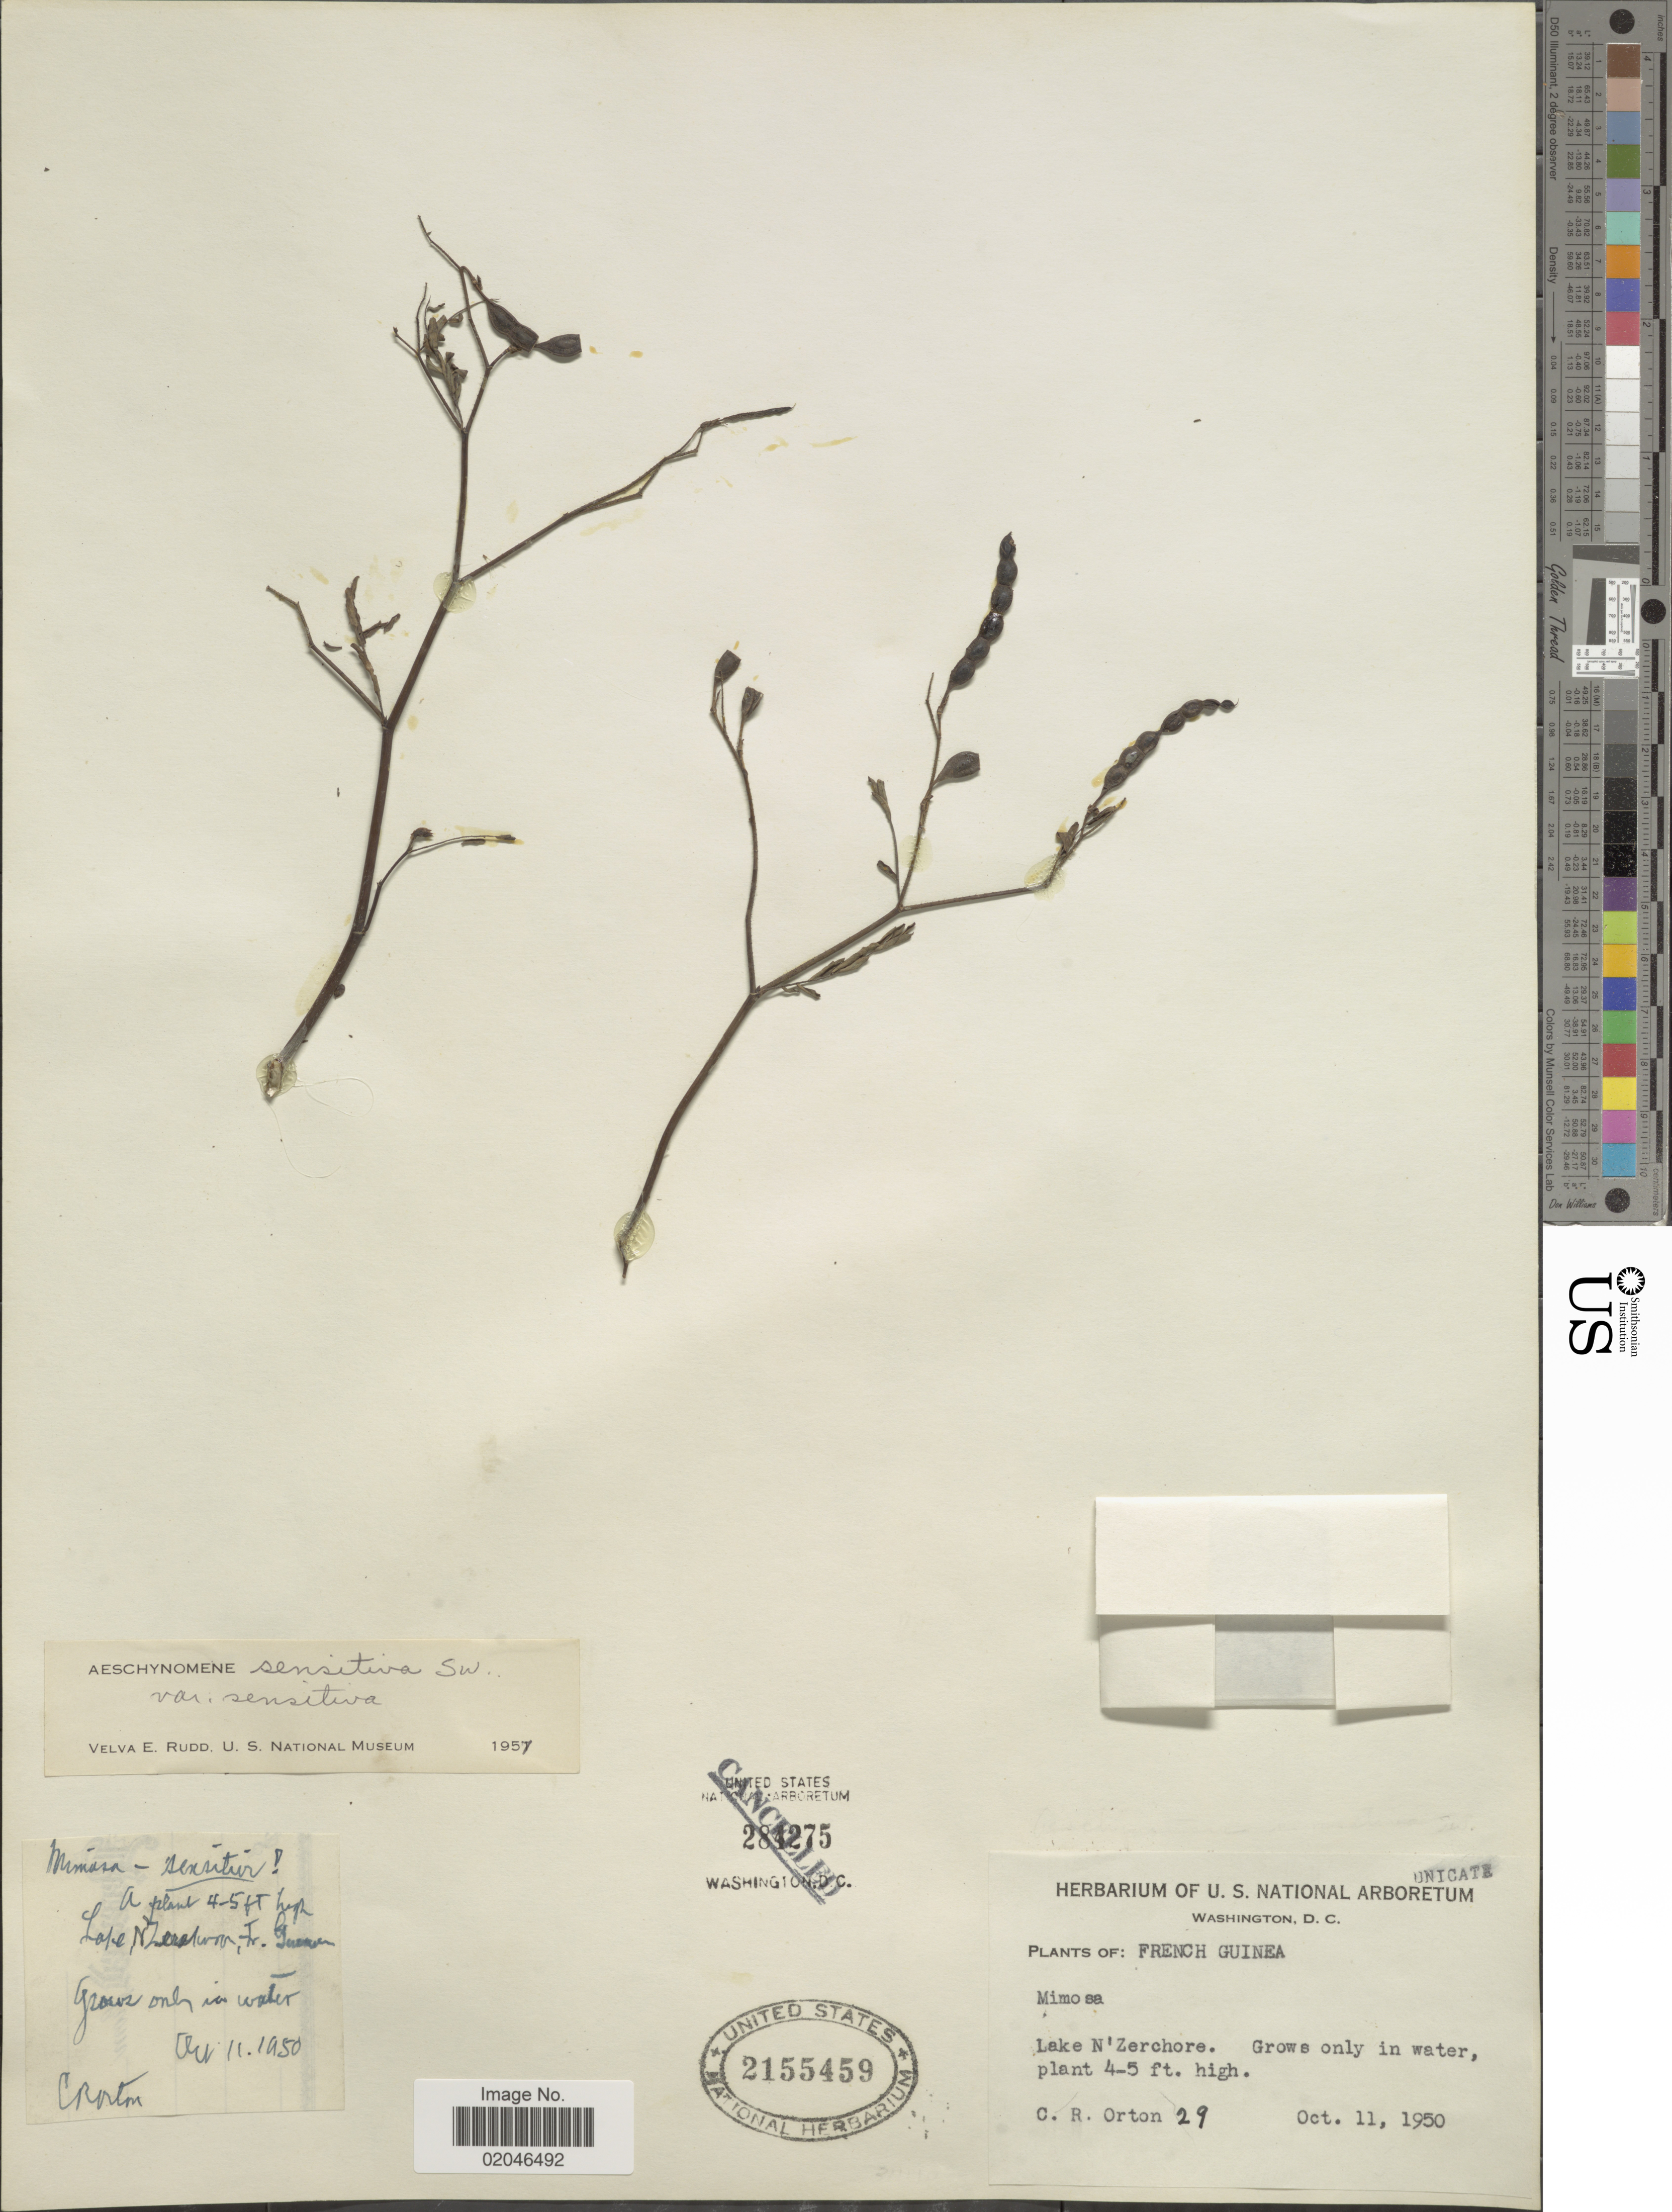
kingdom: Plantae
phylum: Tracheophyta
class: Magnoliopsida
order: Fabales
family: Fabaceae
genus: Aeschynomene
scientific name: Aeschynomene sensitiva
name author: Sw.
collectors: C. Orton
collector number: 29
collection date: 1950-10-11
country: French Guiana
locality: Lake N'Zerchore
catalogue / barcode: US 2155459